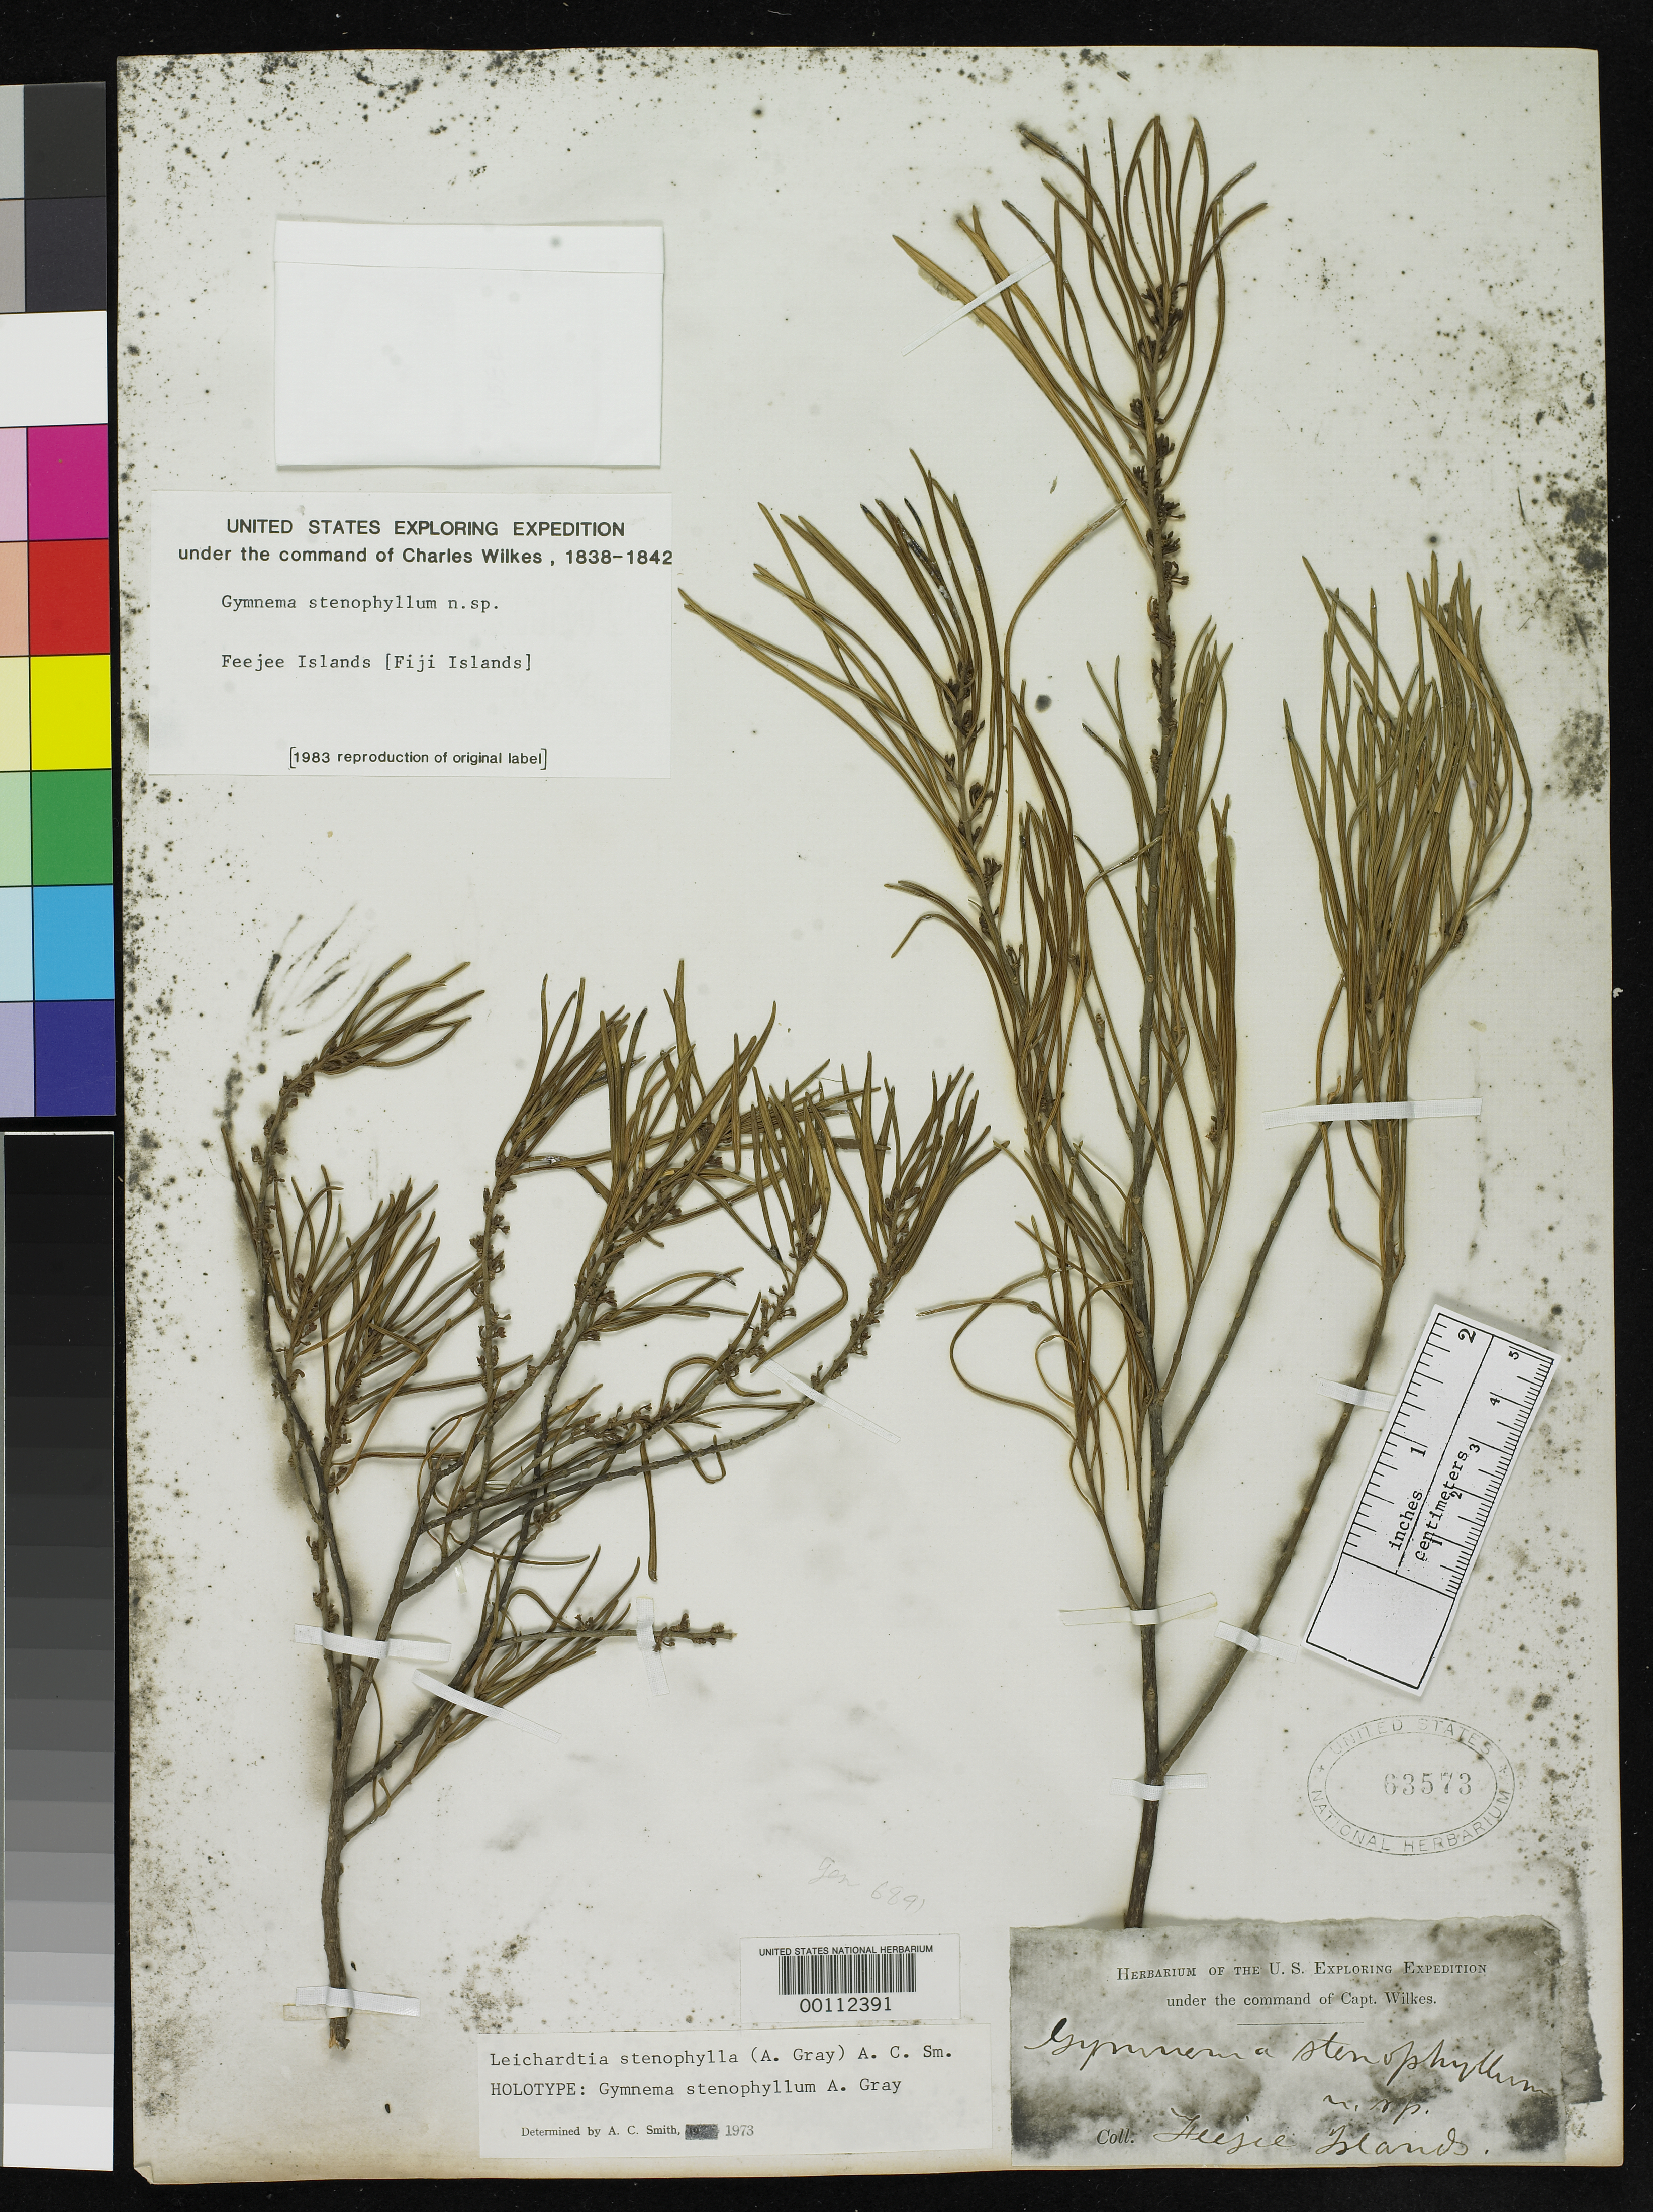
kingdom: Plantae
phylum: Tracheophyta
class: Magnoliopsida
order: Gentianales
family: Apocynaceae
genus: Gymnema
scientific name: Gymnema stenophyllum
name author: A. Gray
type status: Holotype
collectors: Wilkes Explor. Exped.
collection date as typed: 1838 to -- --- 1842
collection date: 1838/1842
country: Fiji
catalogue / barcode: US 63573